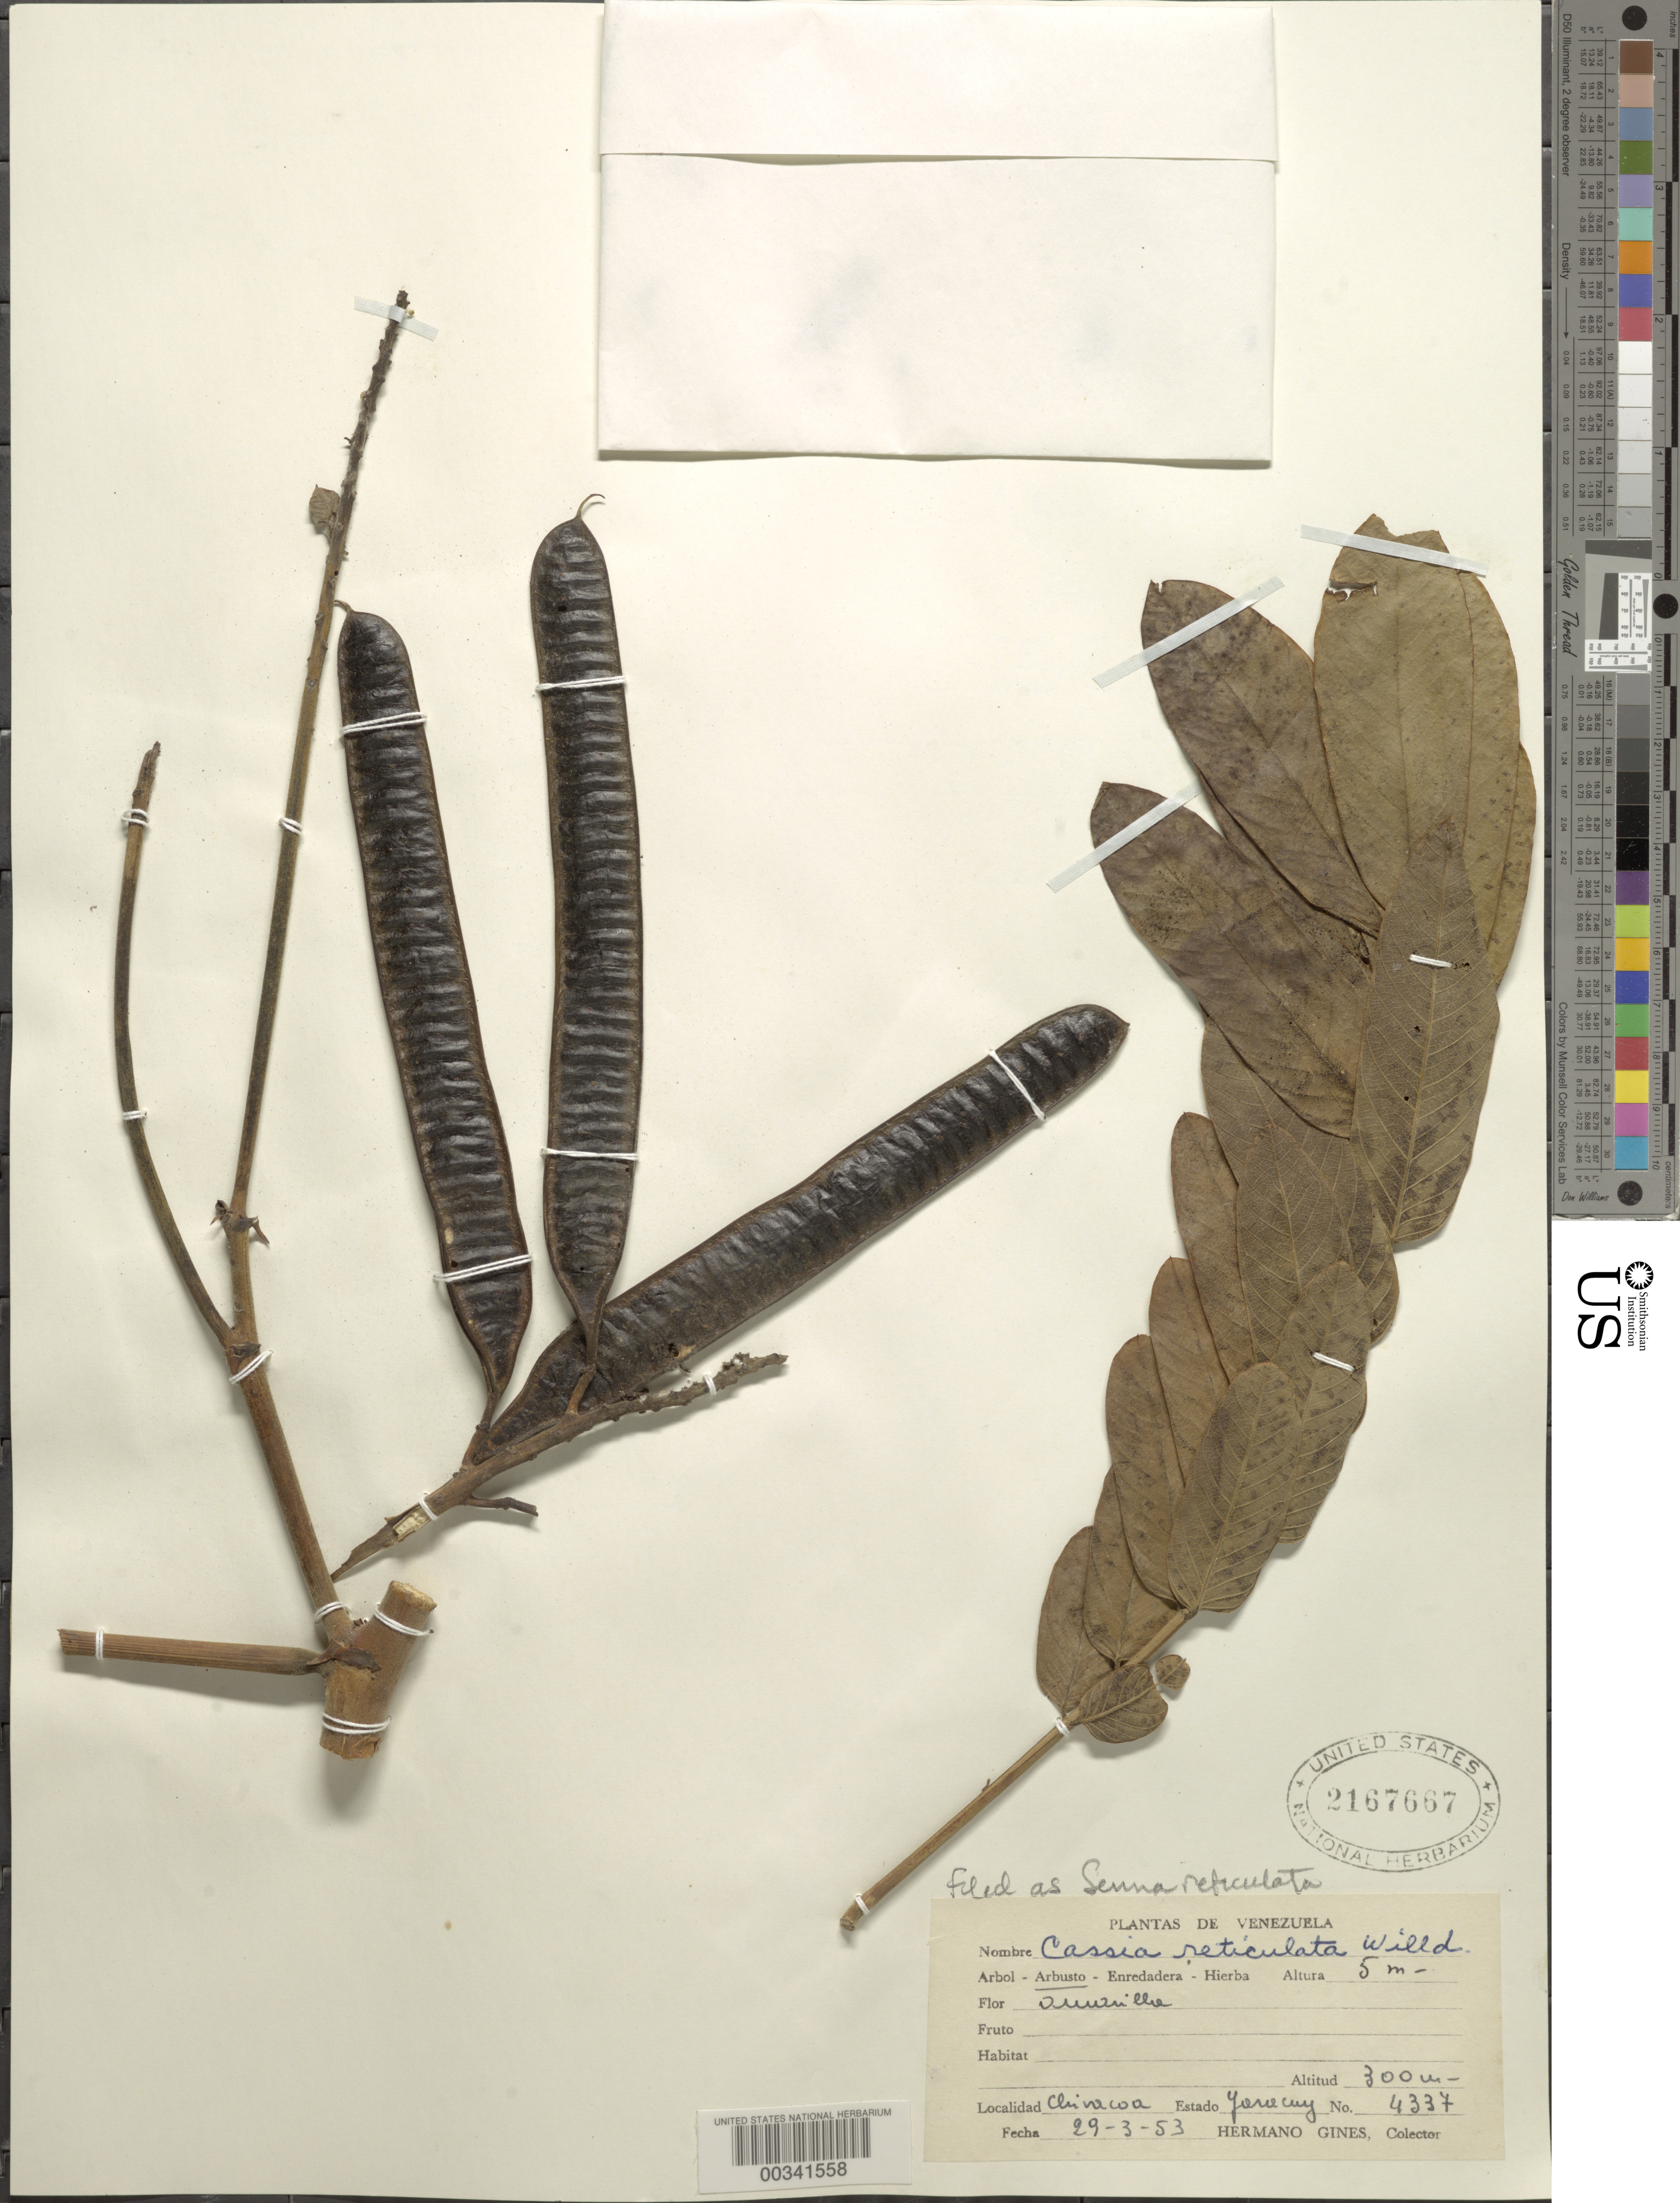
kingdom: Plantae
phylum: Tracheophyta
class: Magnoliopsida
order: Fabales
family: Fabaceae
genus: Senna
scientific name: Senna reticulata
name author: (Willd.) H.S. Irwin & Barneby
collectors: Bro. Gines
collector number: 4337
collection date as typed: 29 Mar 1953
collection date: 1953-03-29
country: Venezuela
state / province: Yaracuy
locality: Chinecoa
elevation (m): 300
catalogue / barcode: US 2167667